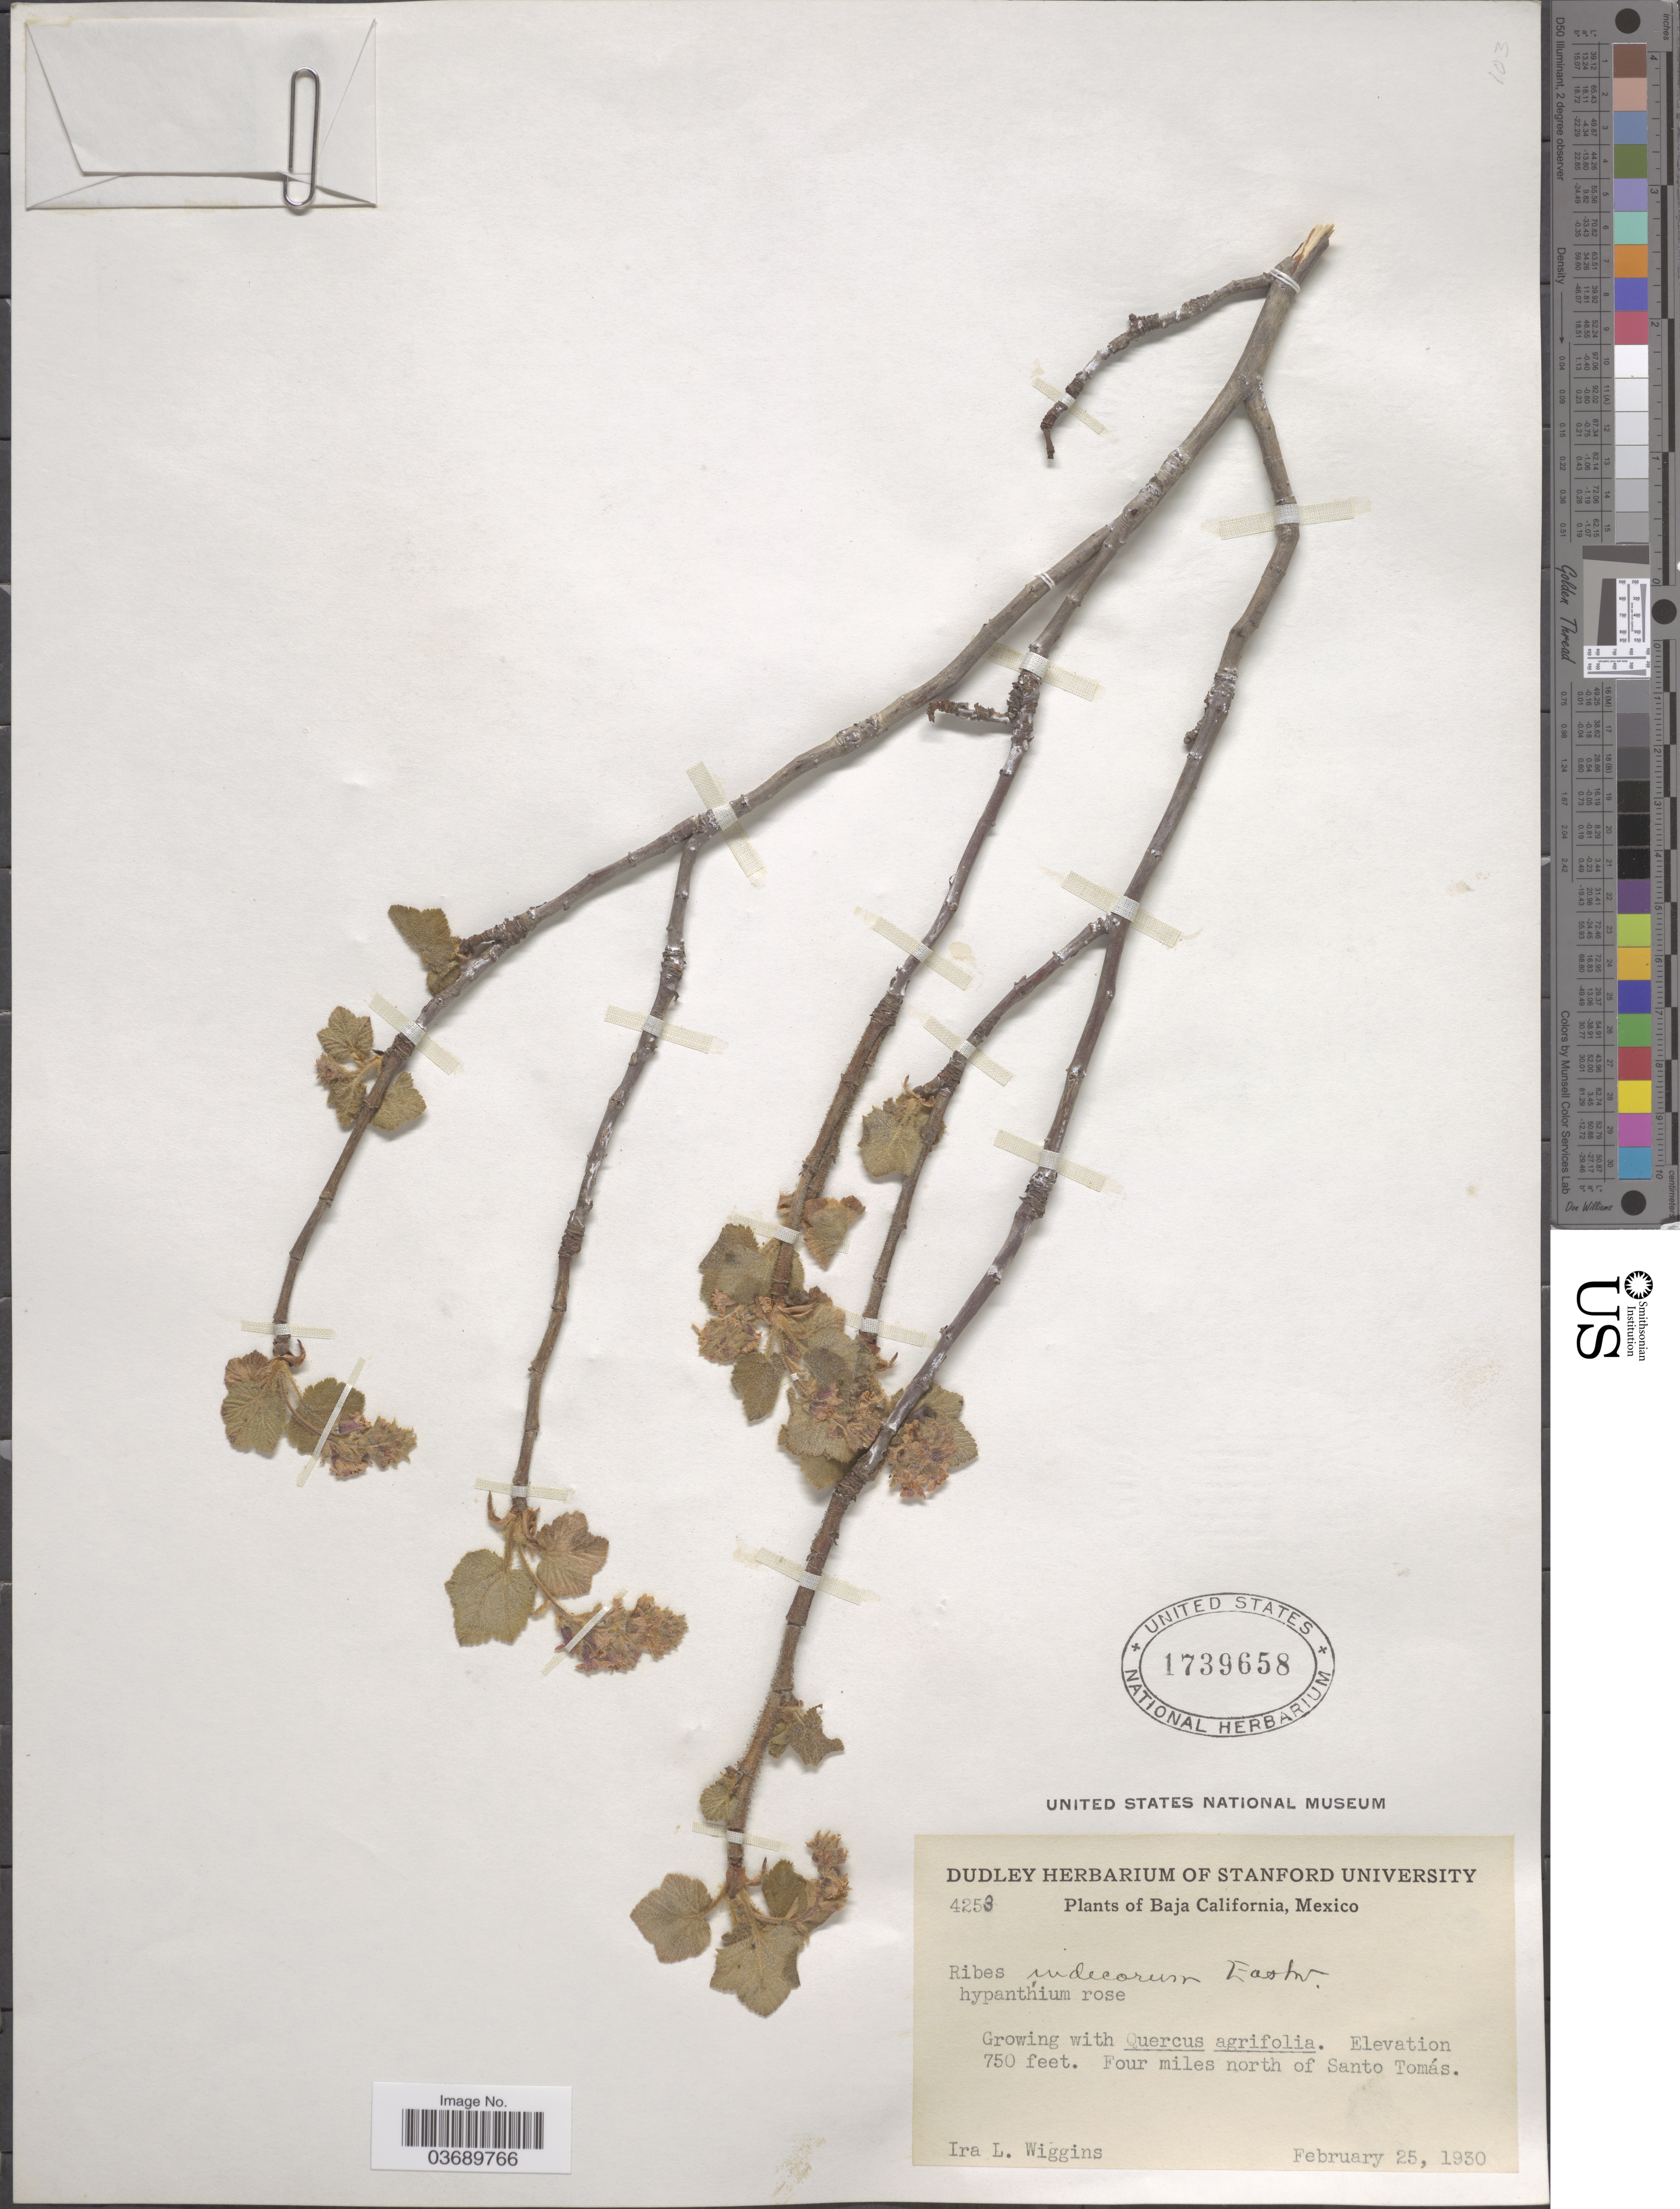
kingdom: Plantae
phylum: Tracheophyta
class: Magnoliopsida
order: Saxifragales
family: Grossulariaceae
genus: Ribes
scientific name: Ribes indecorum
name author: Eastw.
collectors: I. L. Wiggins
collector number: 4253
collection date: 1930-02-25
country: Mexico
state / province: Baja California Norte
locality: Four miles north of Santo Tomás.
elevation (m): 229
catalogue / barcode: US 1739658